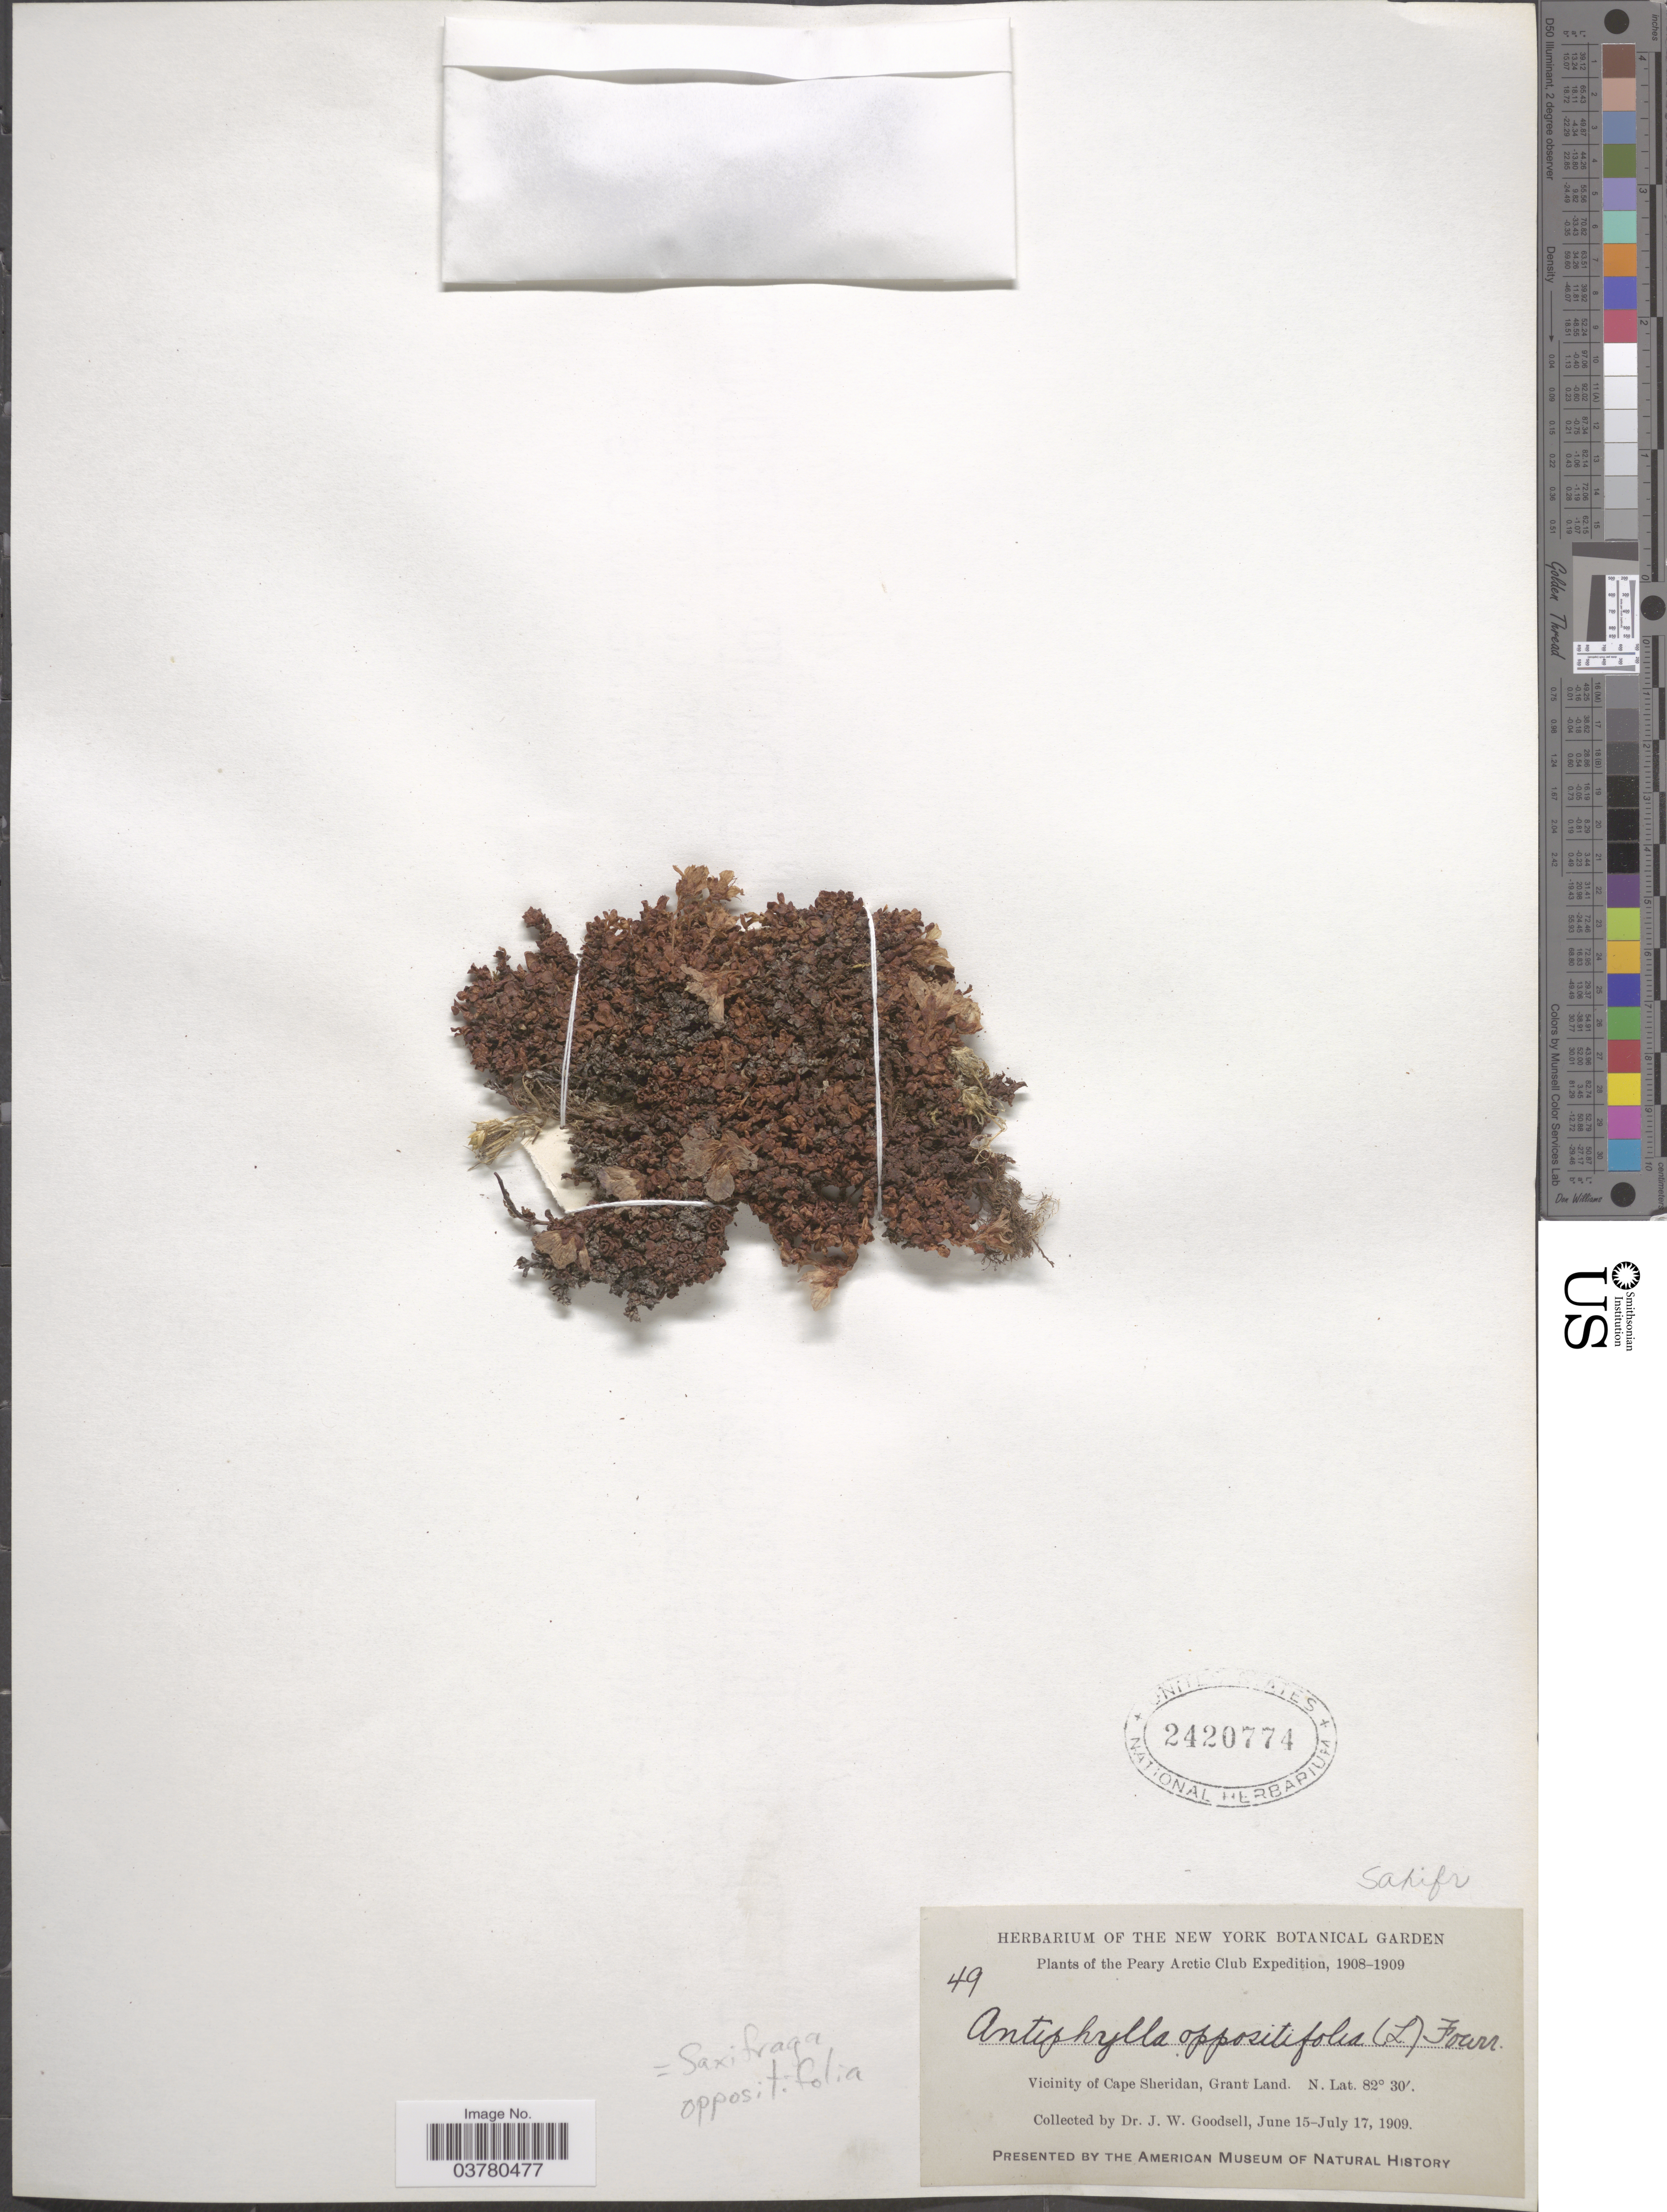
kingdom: Plantae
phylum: Tracheophyta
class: Magnoliopsida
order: Saxifragales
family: Saxifragaceae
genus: Saxifraga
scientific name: Saxifraga oppositifolia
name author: L.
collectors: J. Goodsell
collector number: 49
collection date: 1909-06-15/1909-07-17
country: Canada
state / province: Nunavut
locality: The Peary Arctic Club Expedition, 1908-1909. Vicinity of Cape Sheridan, Grant Land.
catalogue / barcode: US 2420774